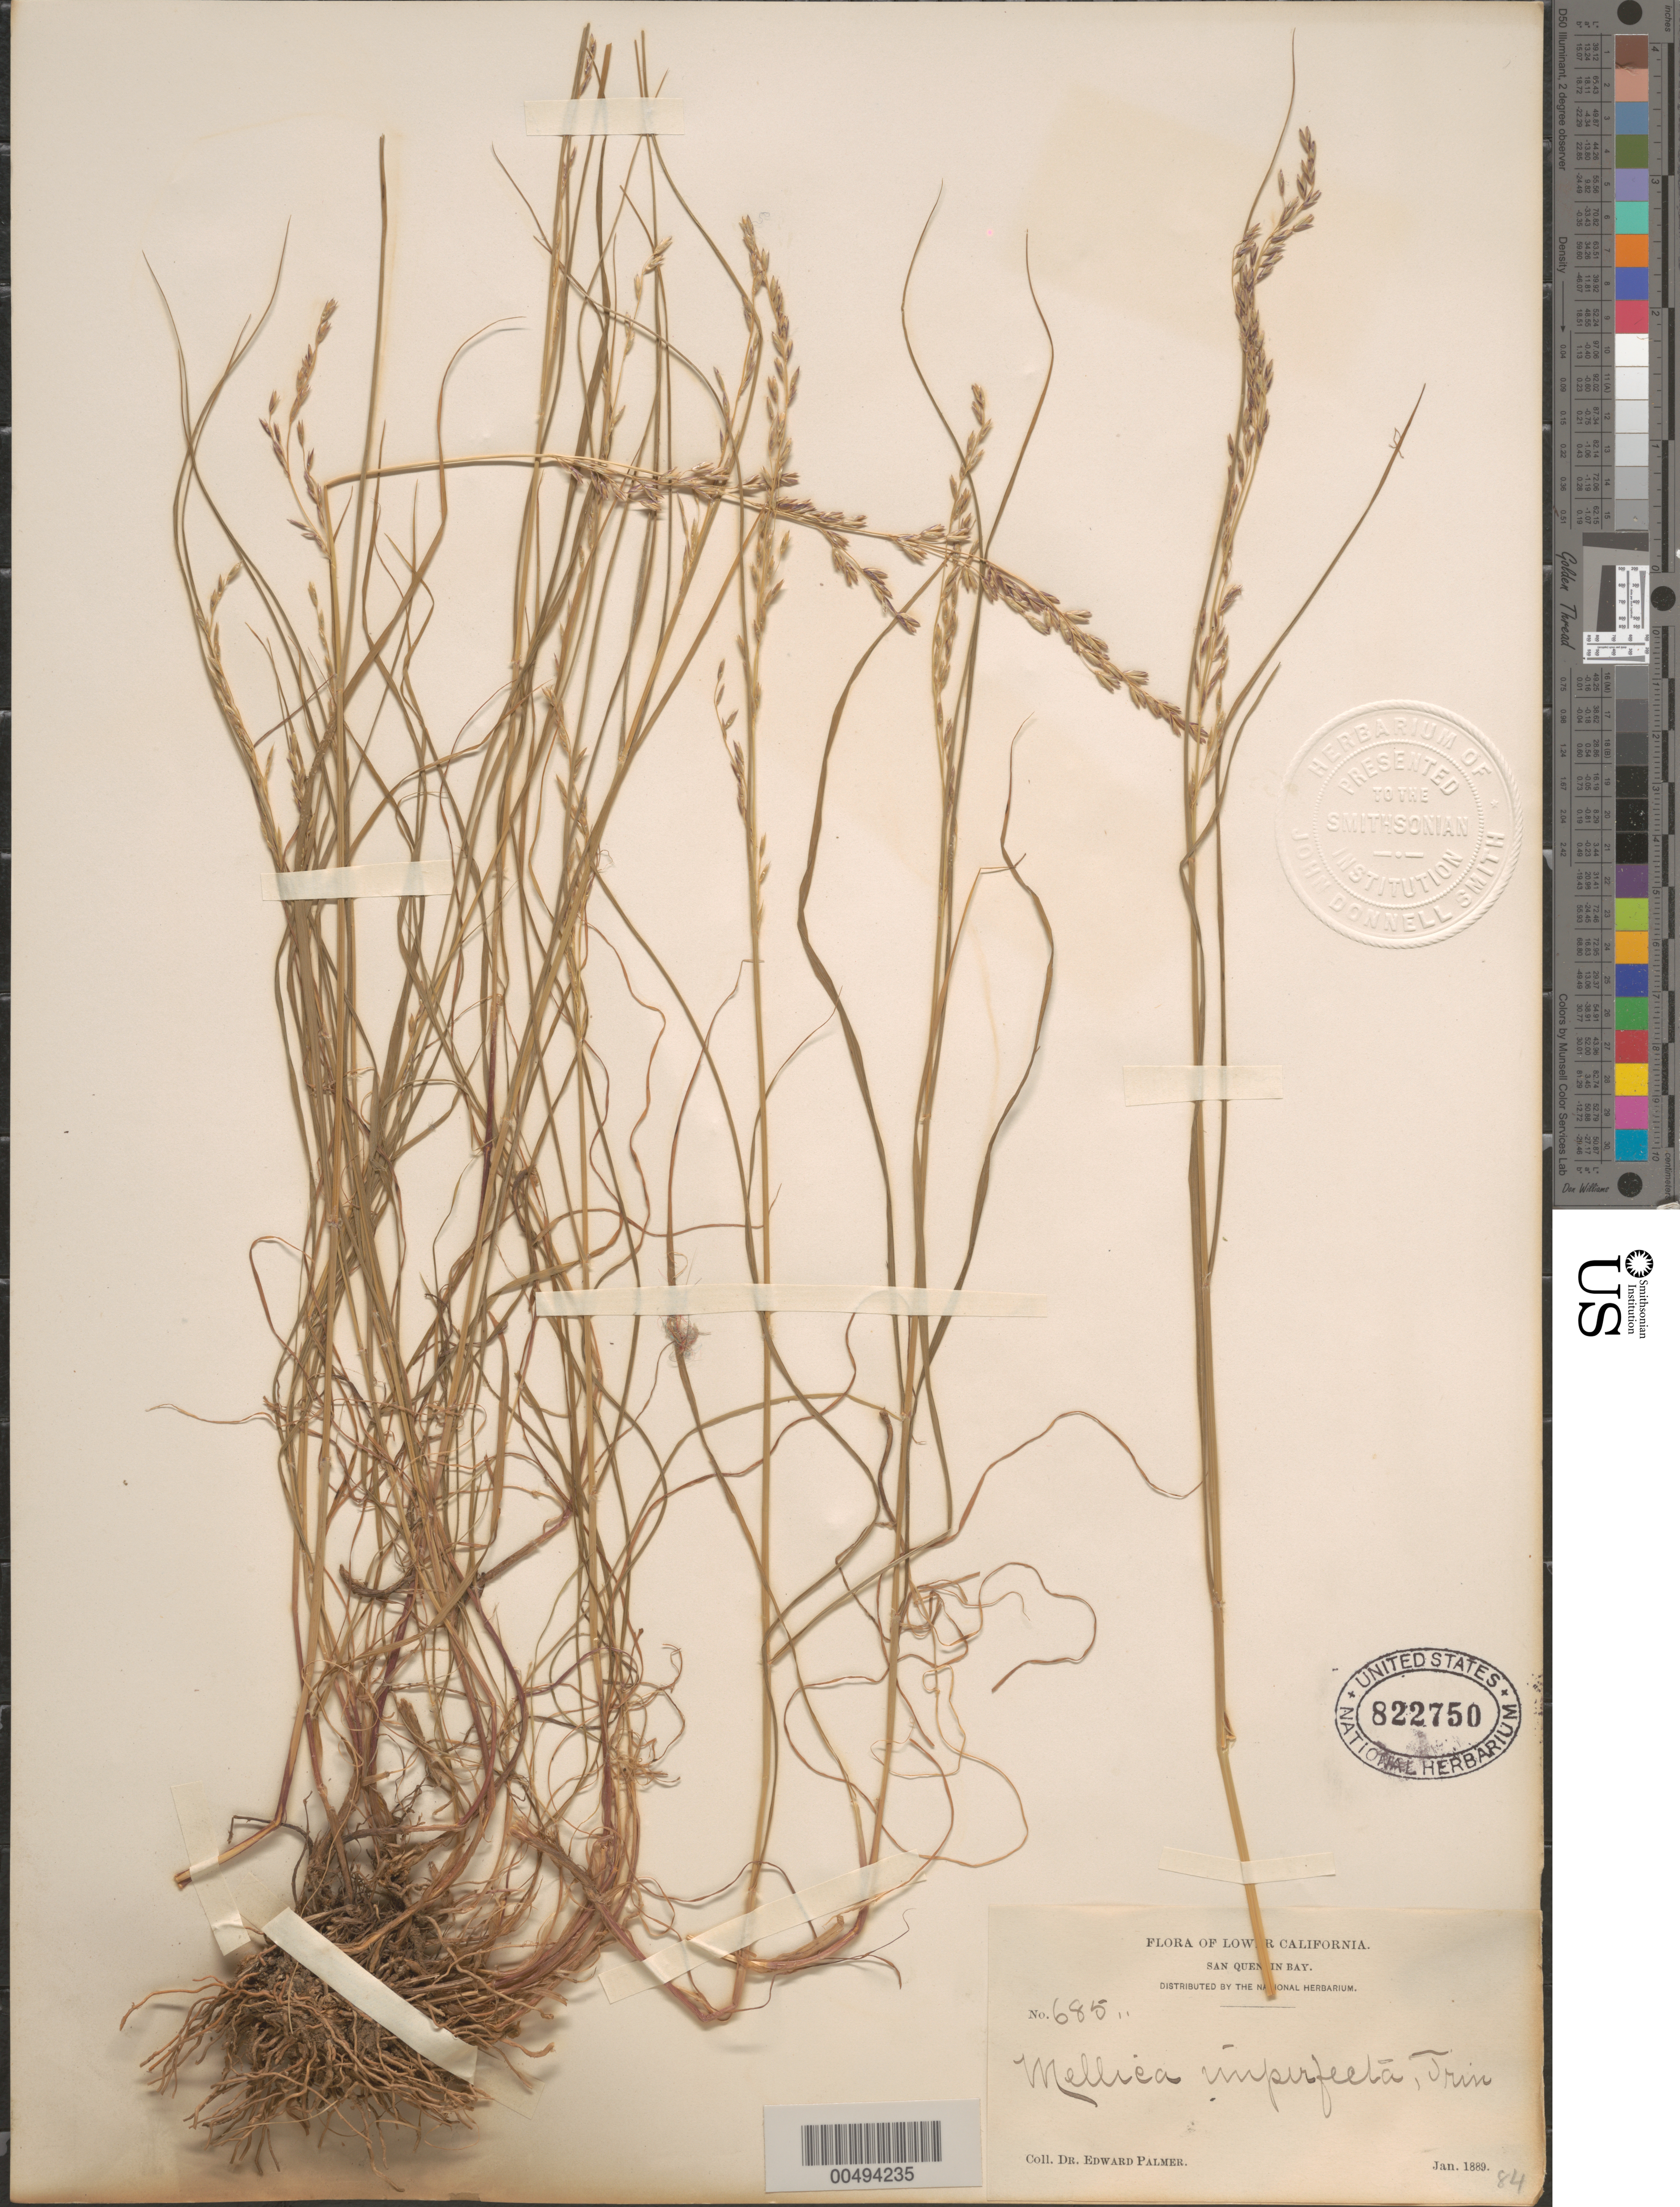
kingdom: Plantae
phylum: Tracheophyta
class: Liliopsida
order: Poales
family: Poaceae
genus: Melica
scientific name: Melica imperfecta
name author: Trin.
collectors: E. Palmer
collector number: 685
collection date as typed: Jan 1889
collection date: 1889-01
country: Mexico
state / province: Baja California Norte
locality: San Quentin Bay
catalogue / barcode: US 822750